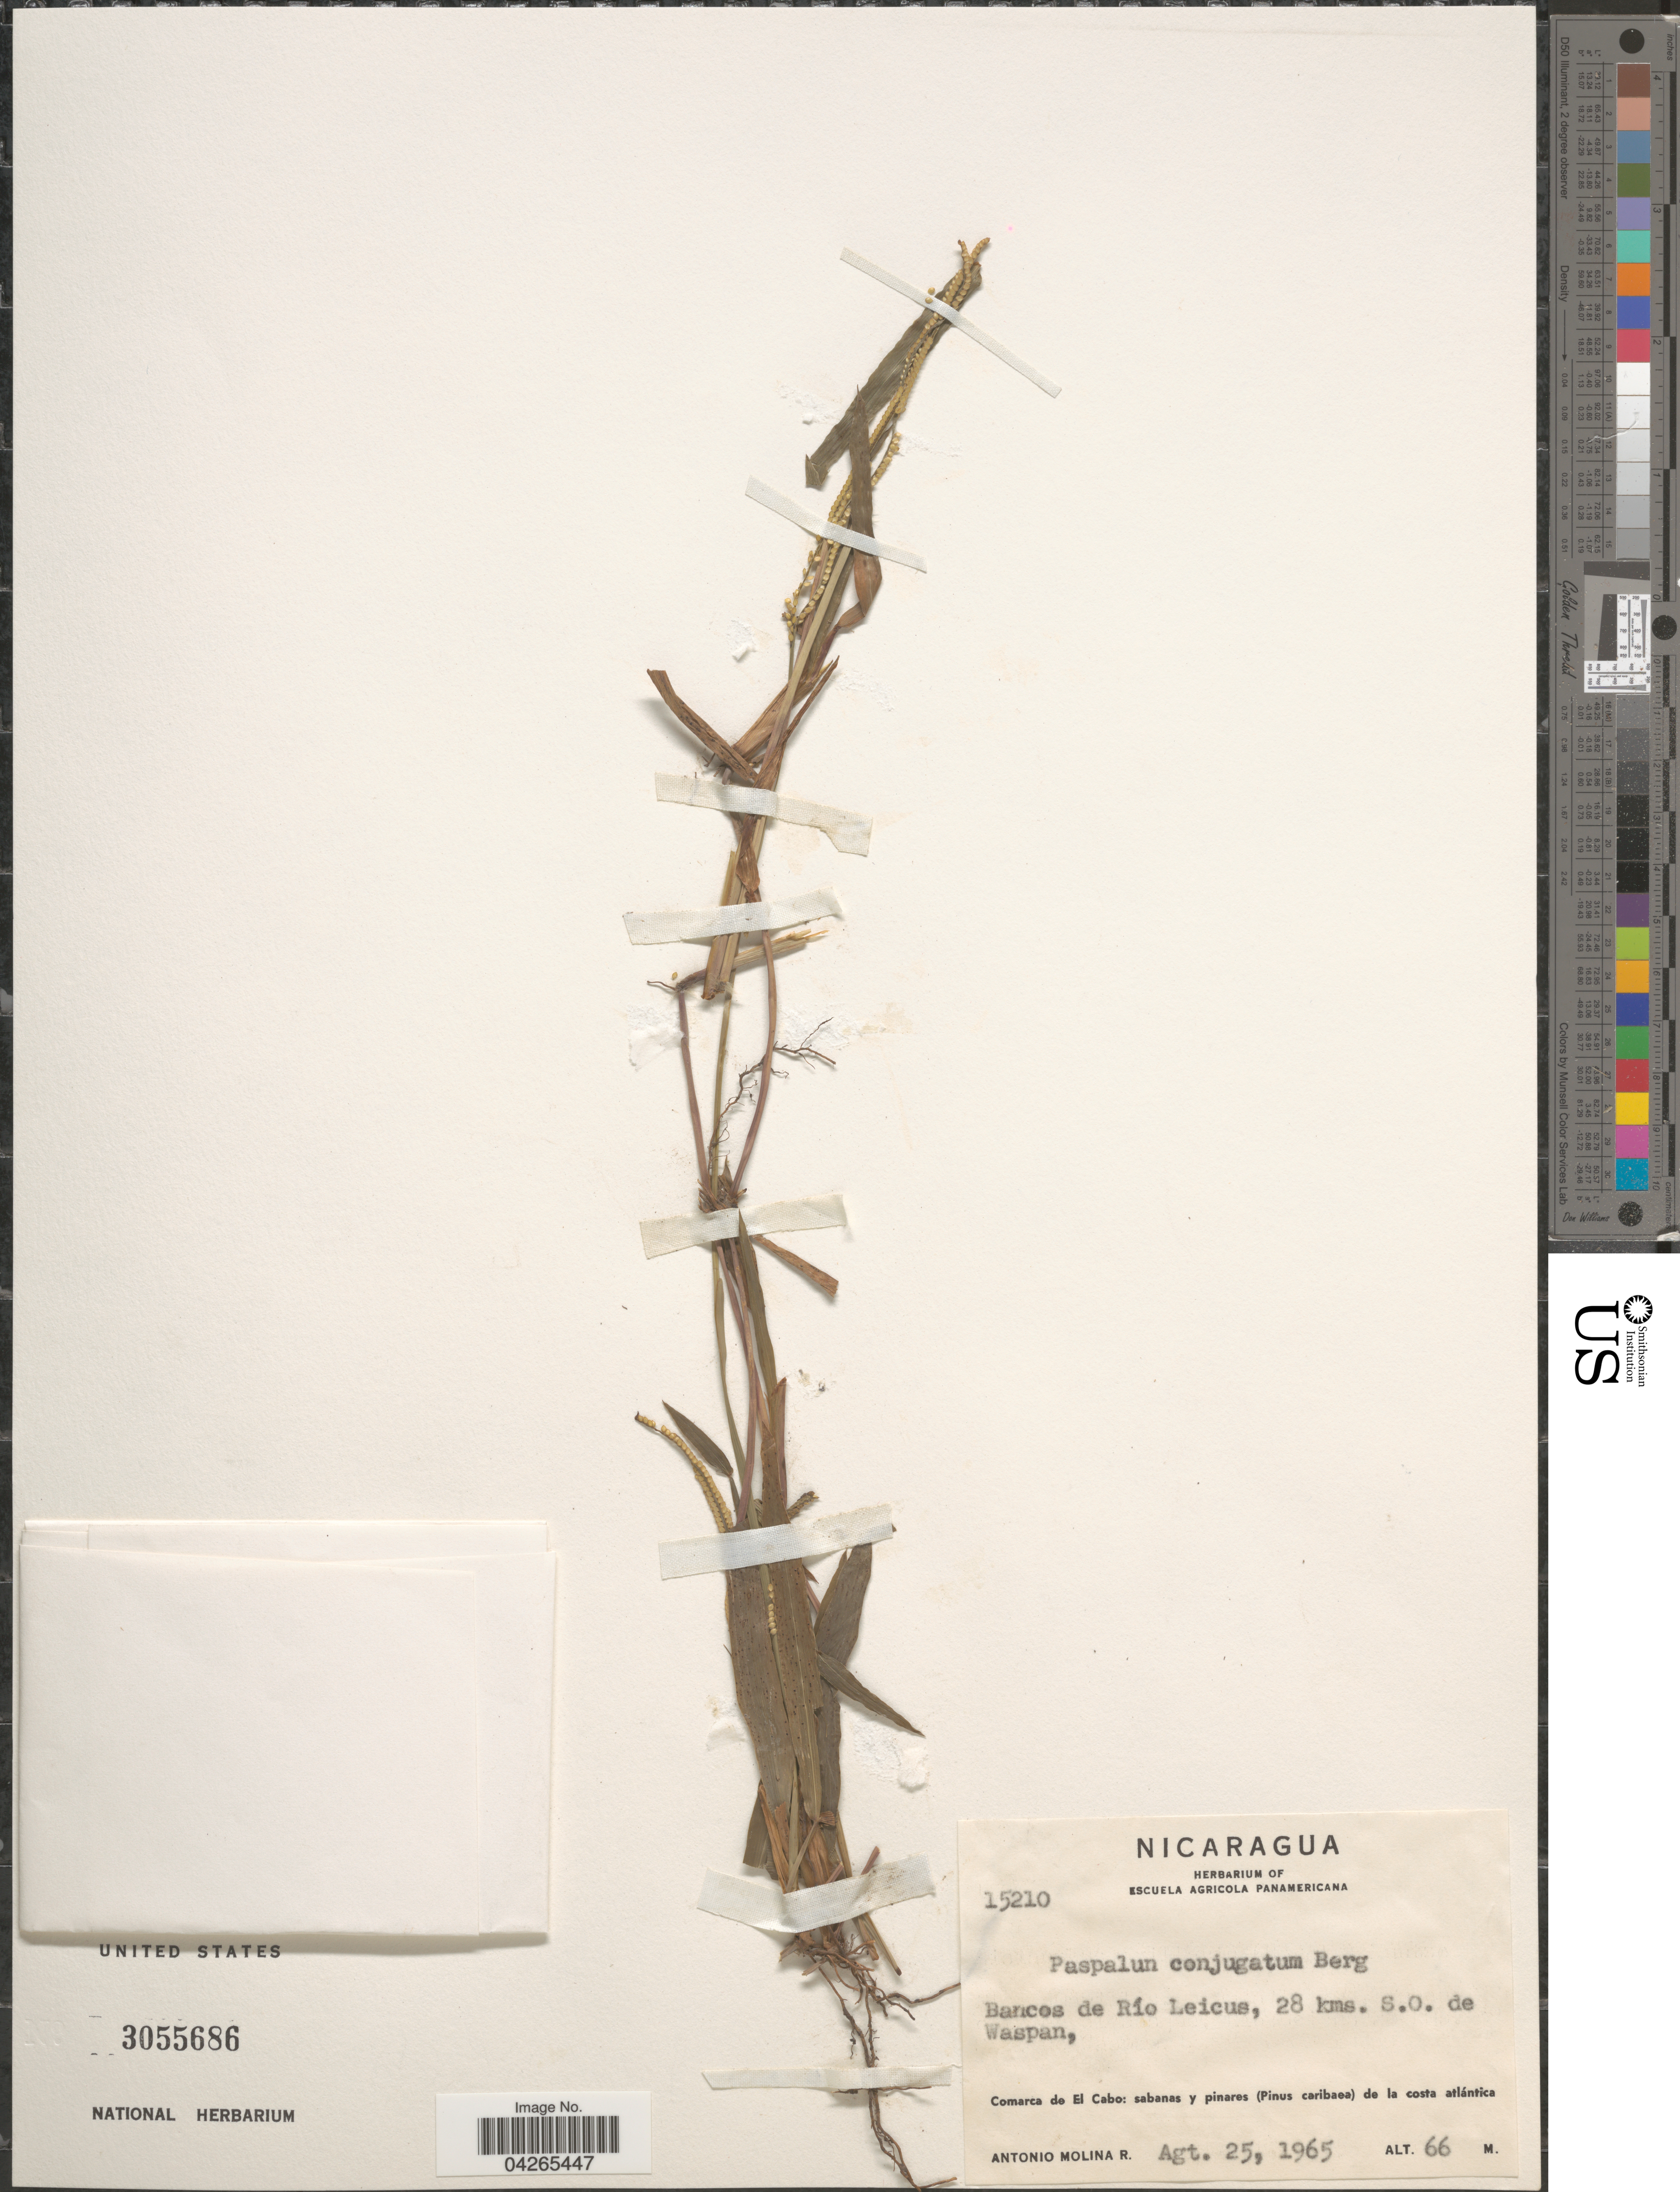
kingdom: Plantae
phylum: Tracheophyta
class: Liliopsida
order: Poales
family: Poaceae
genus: Paspalum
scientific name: Paspalum conjugatum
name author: P.J. Bergius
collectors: A. Molina R.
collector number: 15210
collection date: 1965-08-25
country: Nicaragua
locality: Bancos de Río Leicus, 28 kms. S.O. de Waspan, Comarca de El Cabo: sabanas y pinares (Pinus caribaea) de la costa atlántica.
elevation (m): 66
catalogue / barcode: US 3055686